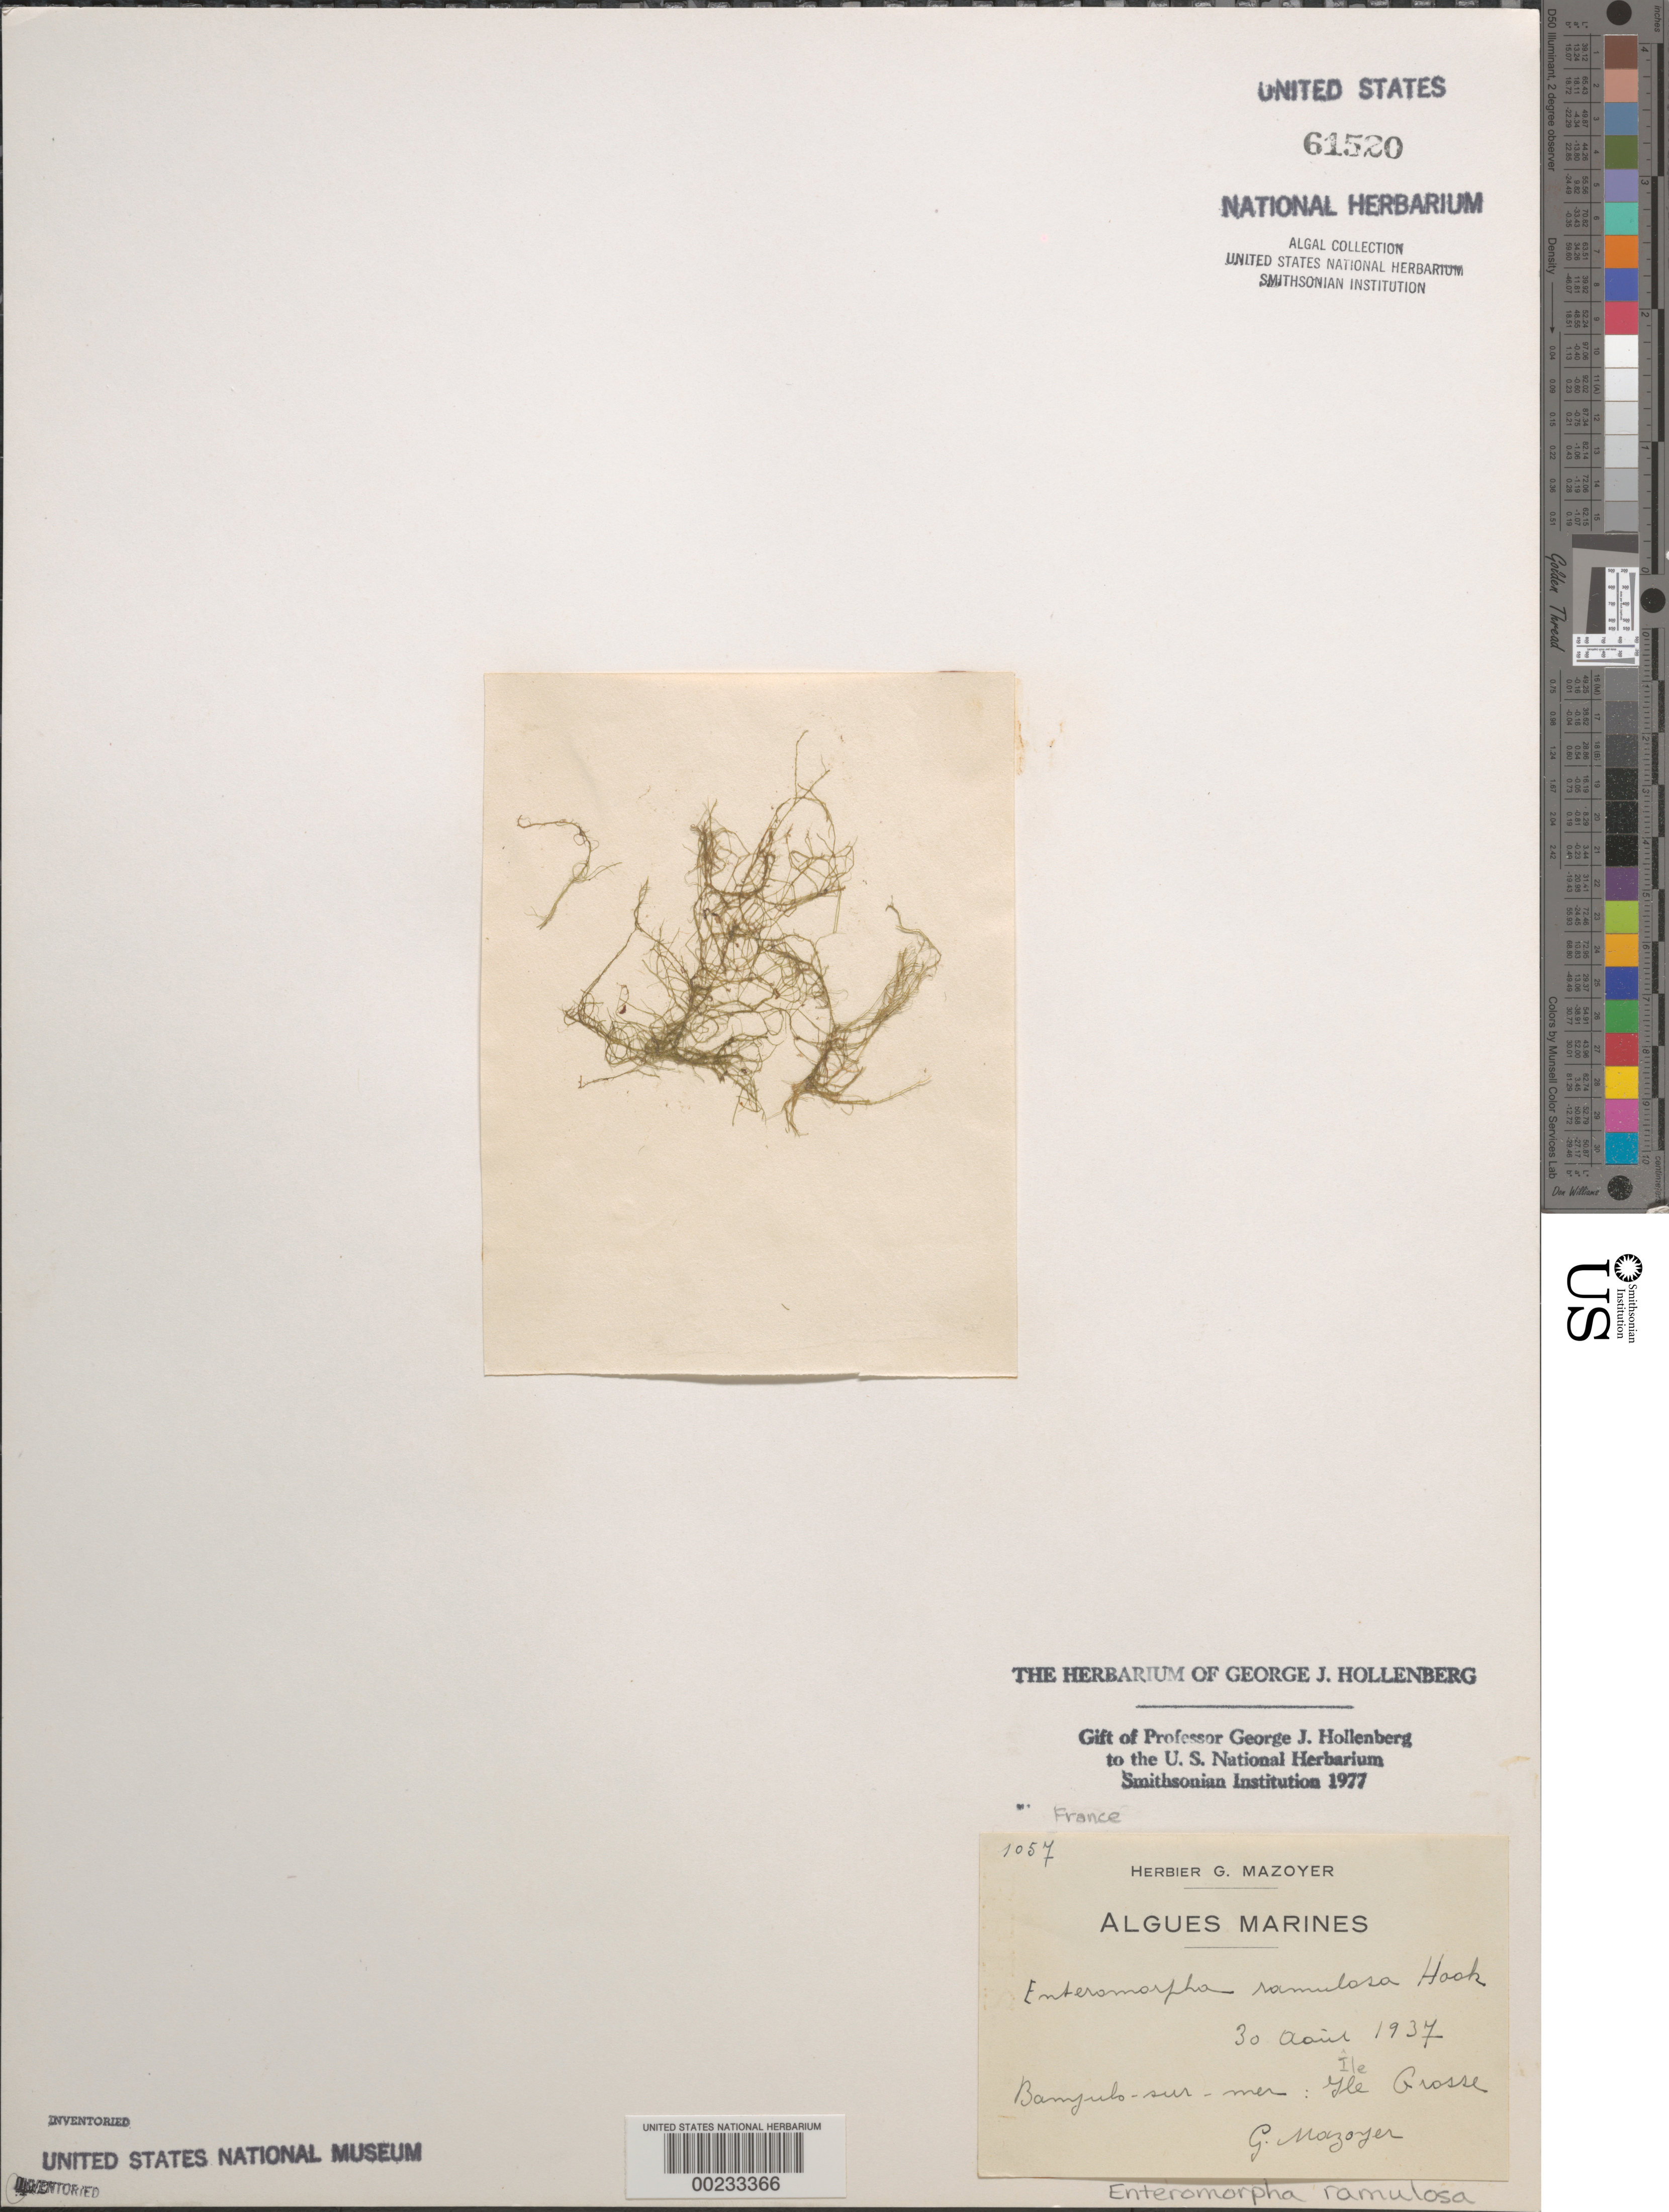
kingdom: Plantae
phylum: Chlorophyta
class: Ulvophyceae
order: Ulvales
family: Ulvaceae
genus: Ulva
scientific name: Ulva clathrata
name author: (Roth) C. Agardh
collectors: G. Feldman-Mazoyer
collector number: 1057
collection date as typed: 30 Aug 1937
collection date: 1937-08-30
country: France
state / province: Occitanie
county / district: Pyrénées-Orientales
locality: Banyuls-sur-Mer, Ile Grosse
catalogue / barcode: US 61520